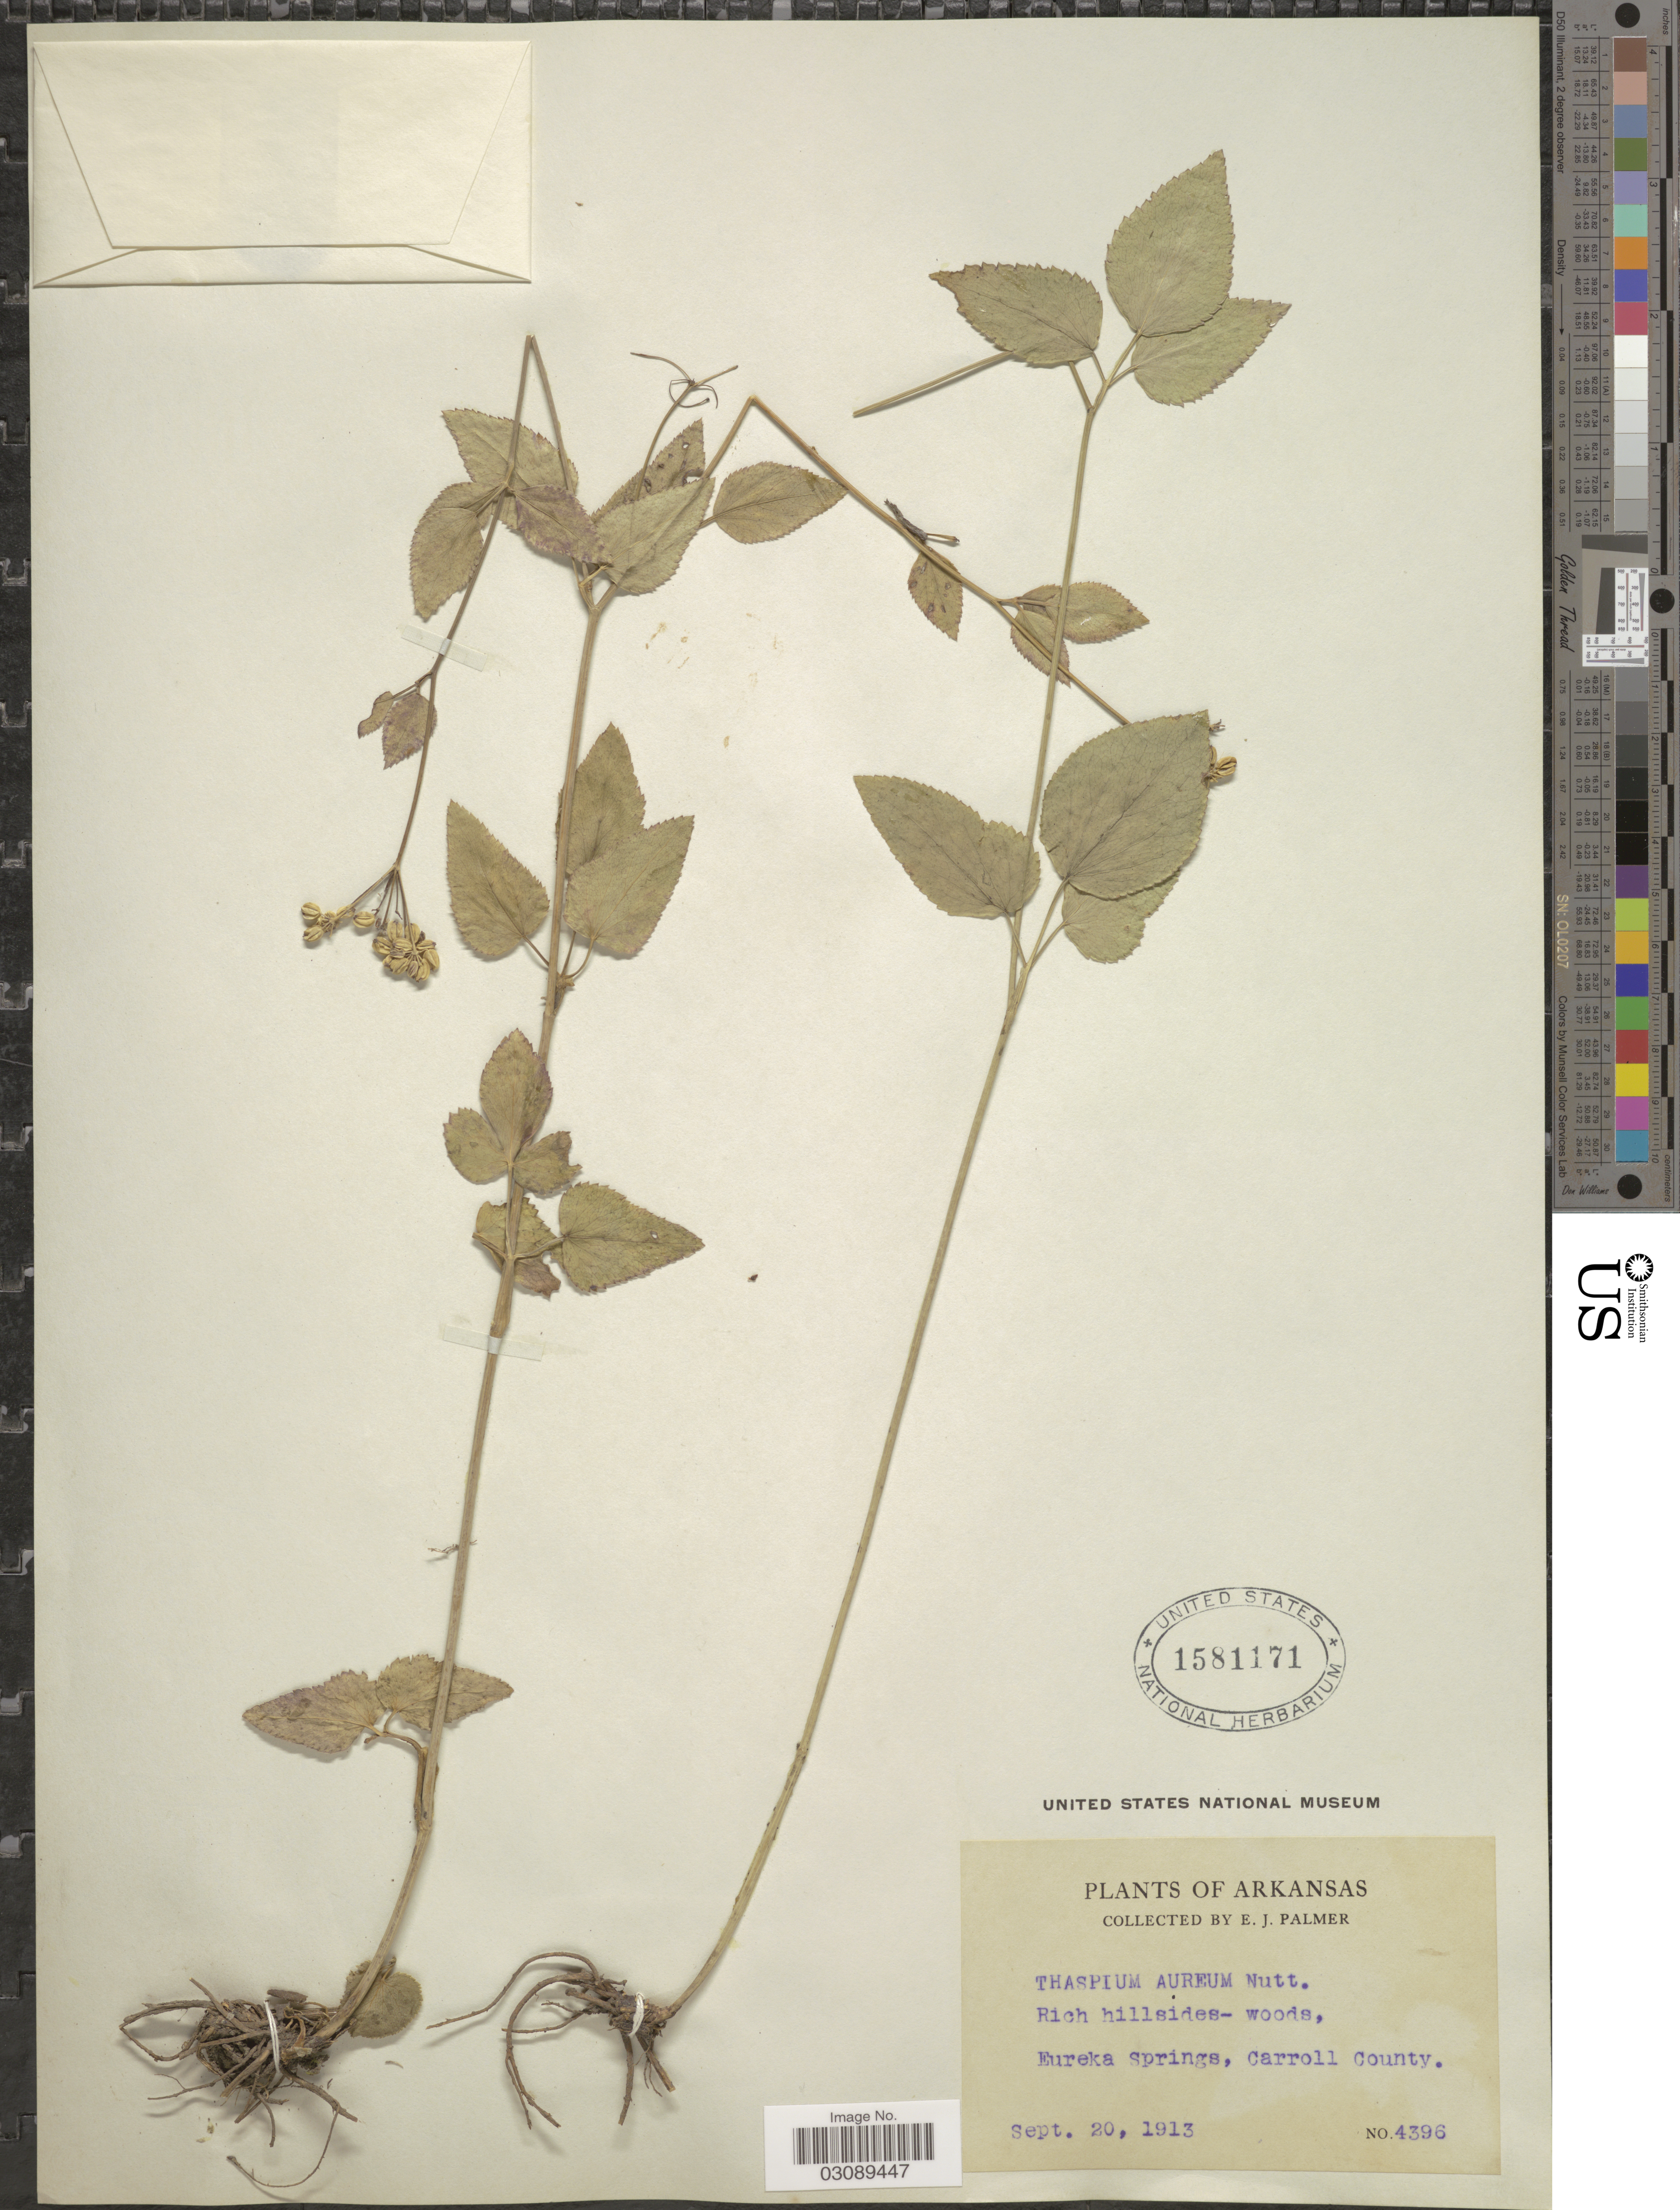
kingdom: Plantae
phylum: Tracheophyta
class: Magnoliopsida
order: Apiales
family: Apiaceae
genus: Thaspium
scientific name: Thaspium aureum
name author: (L.) Nutt.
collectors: E. J. Palmer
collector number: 4396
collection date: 1913-09-20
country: United States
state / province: Arkansas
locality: Eureka Springs, Carroll County.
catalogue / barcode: US 1581171